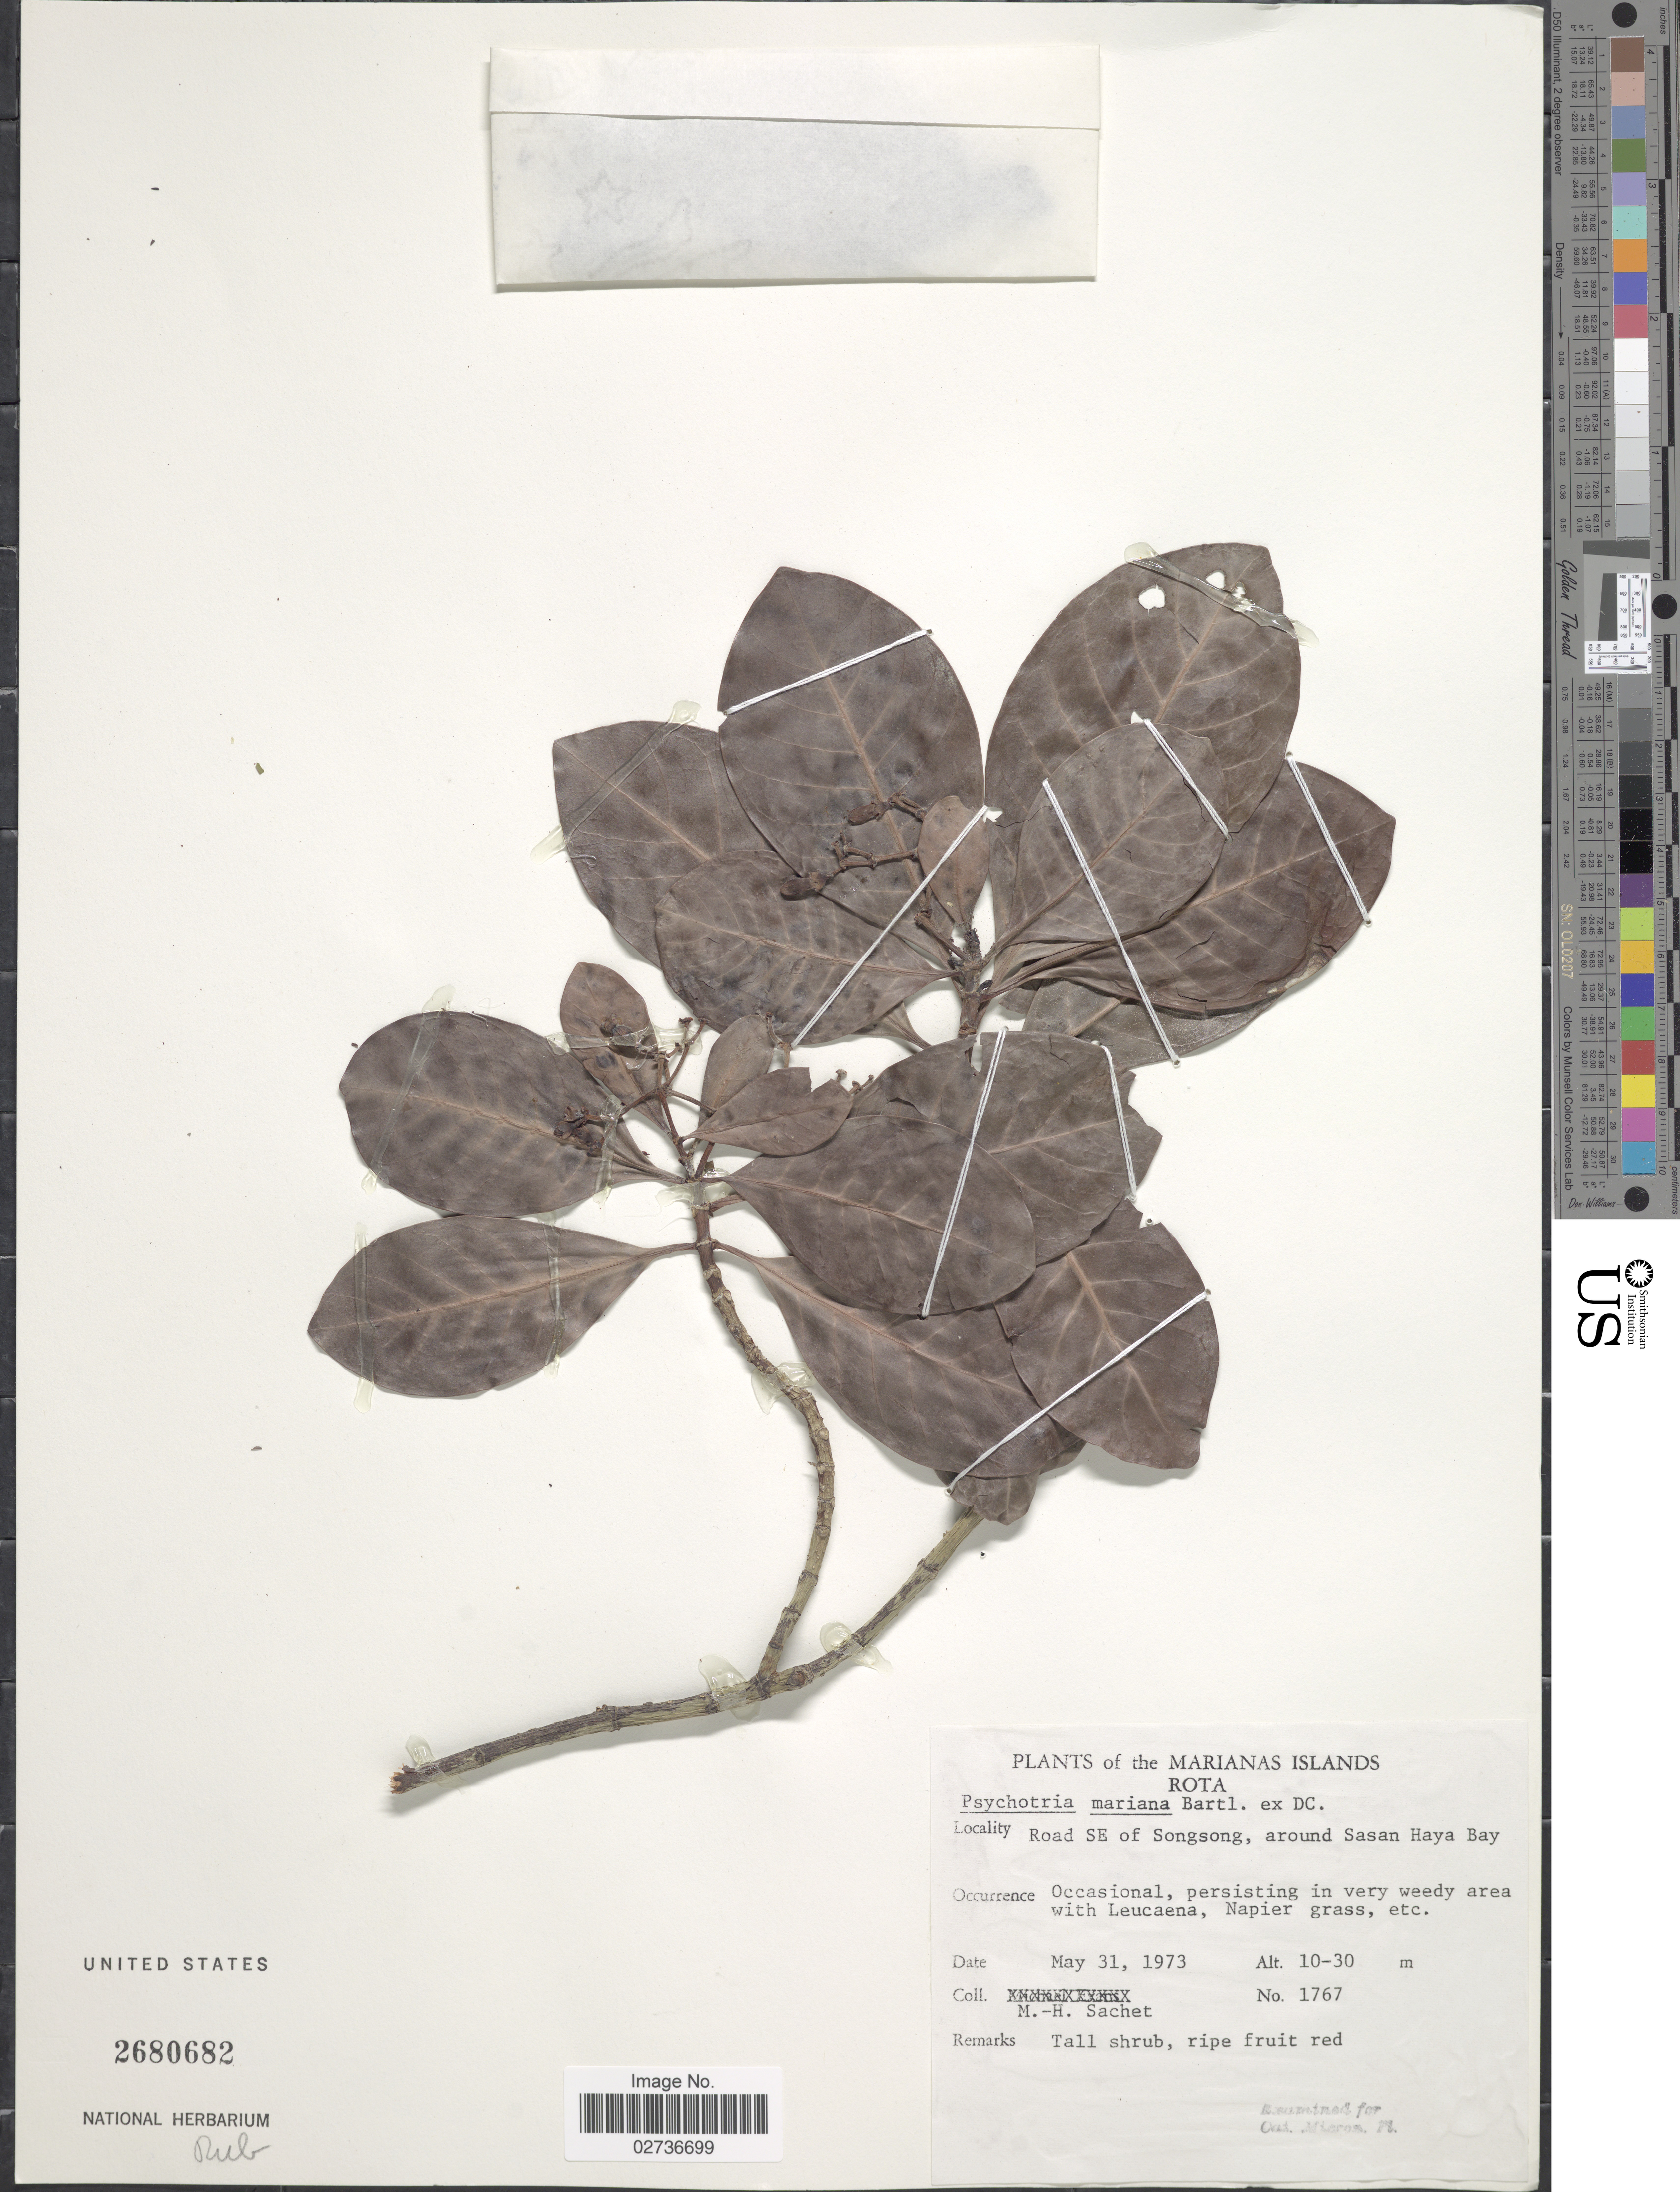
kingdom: Plantae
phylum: Tracheophyta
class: Magnoliopsida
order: Gentianales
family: Rubiaceae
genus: Psychotria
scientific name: Psychotria mariana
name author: Bartl. ex DC.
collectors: M.-H. Sachet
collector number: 1767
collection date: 1973-05-31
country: Northern Mariana Islands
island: Rota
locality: Rota, Road SE of Songsong, around Sasan Haya Bay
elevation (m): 10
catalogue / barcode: US 2680682